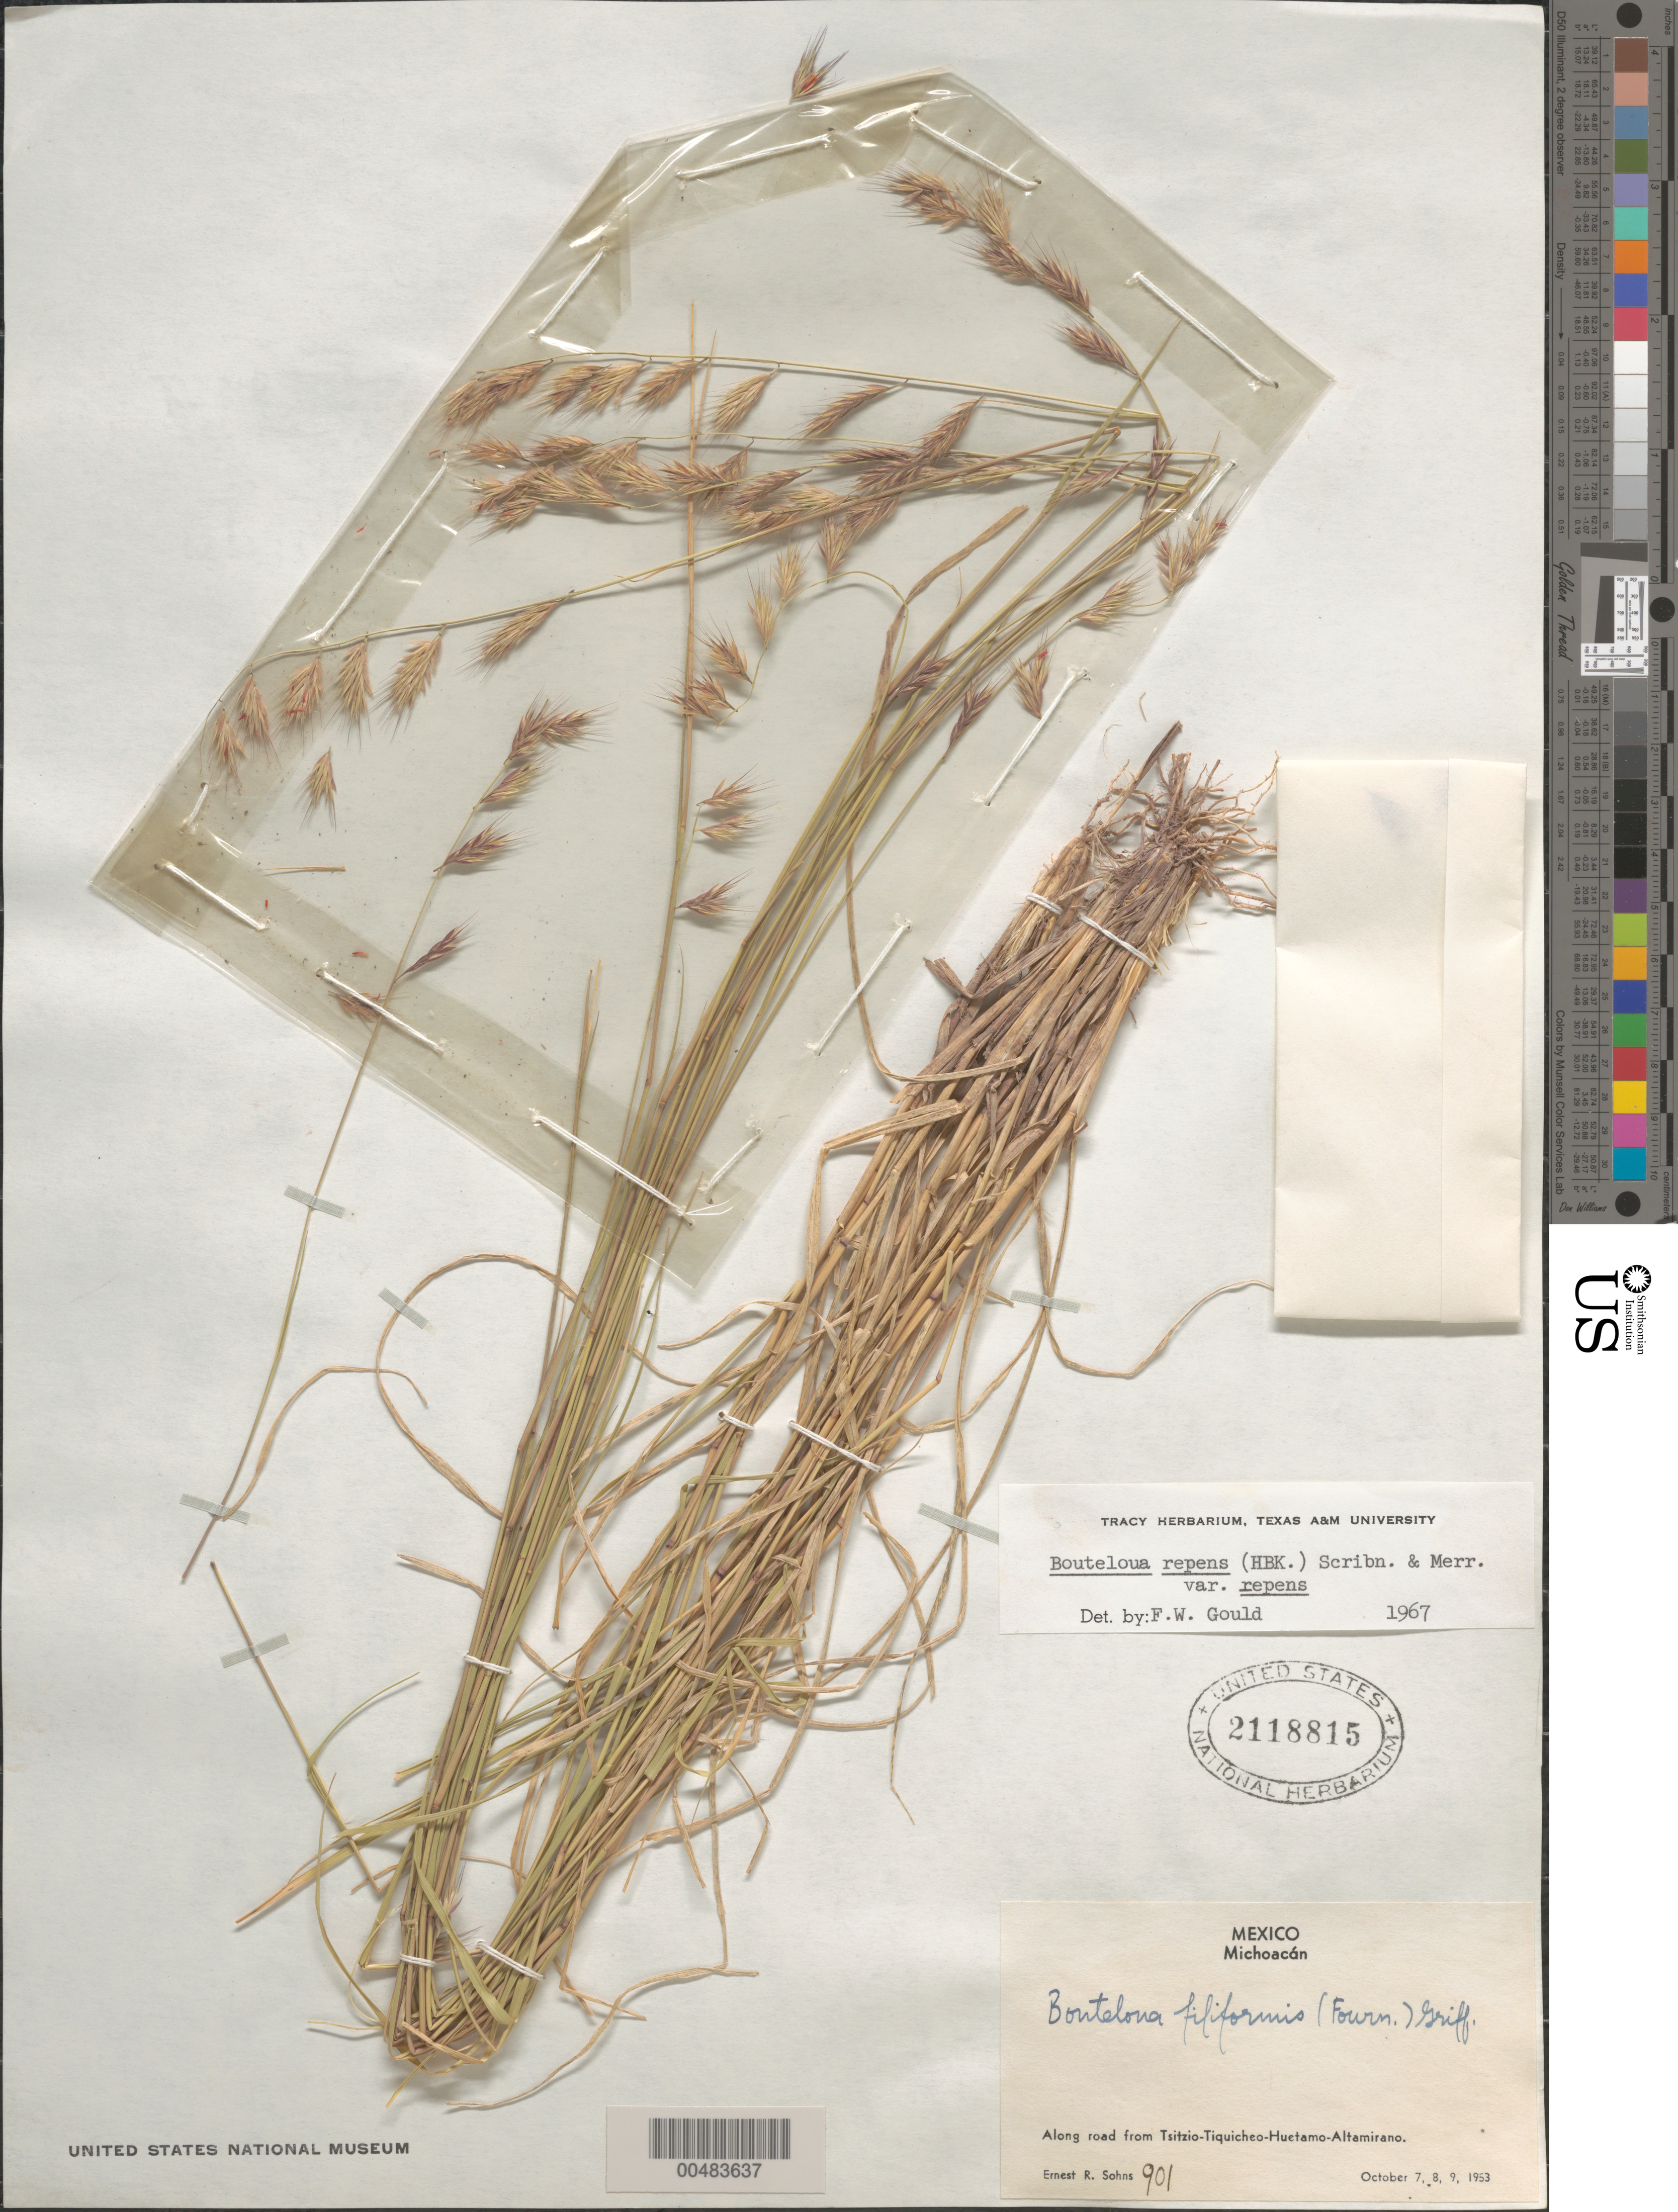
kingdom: Plantae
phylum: Tracheophyta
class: Liliopsida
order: Poales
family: Poaceae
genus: Bouteloua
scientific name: Bouteloua repens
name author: (Kunth) Scribn. & Merr.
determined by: Gould, F. W.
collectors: E. R. Sohns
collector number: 901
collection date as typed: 7 Oct 1953 to 9 Oct 1953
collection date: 1953-10-07/1953-10-09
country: Mexico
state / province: Michoacán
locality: Along road from Tsitzio-Tiquicheo-Huetamo-Altamirano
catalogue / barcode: US 2118815